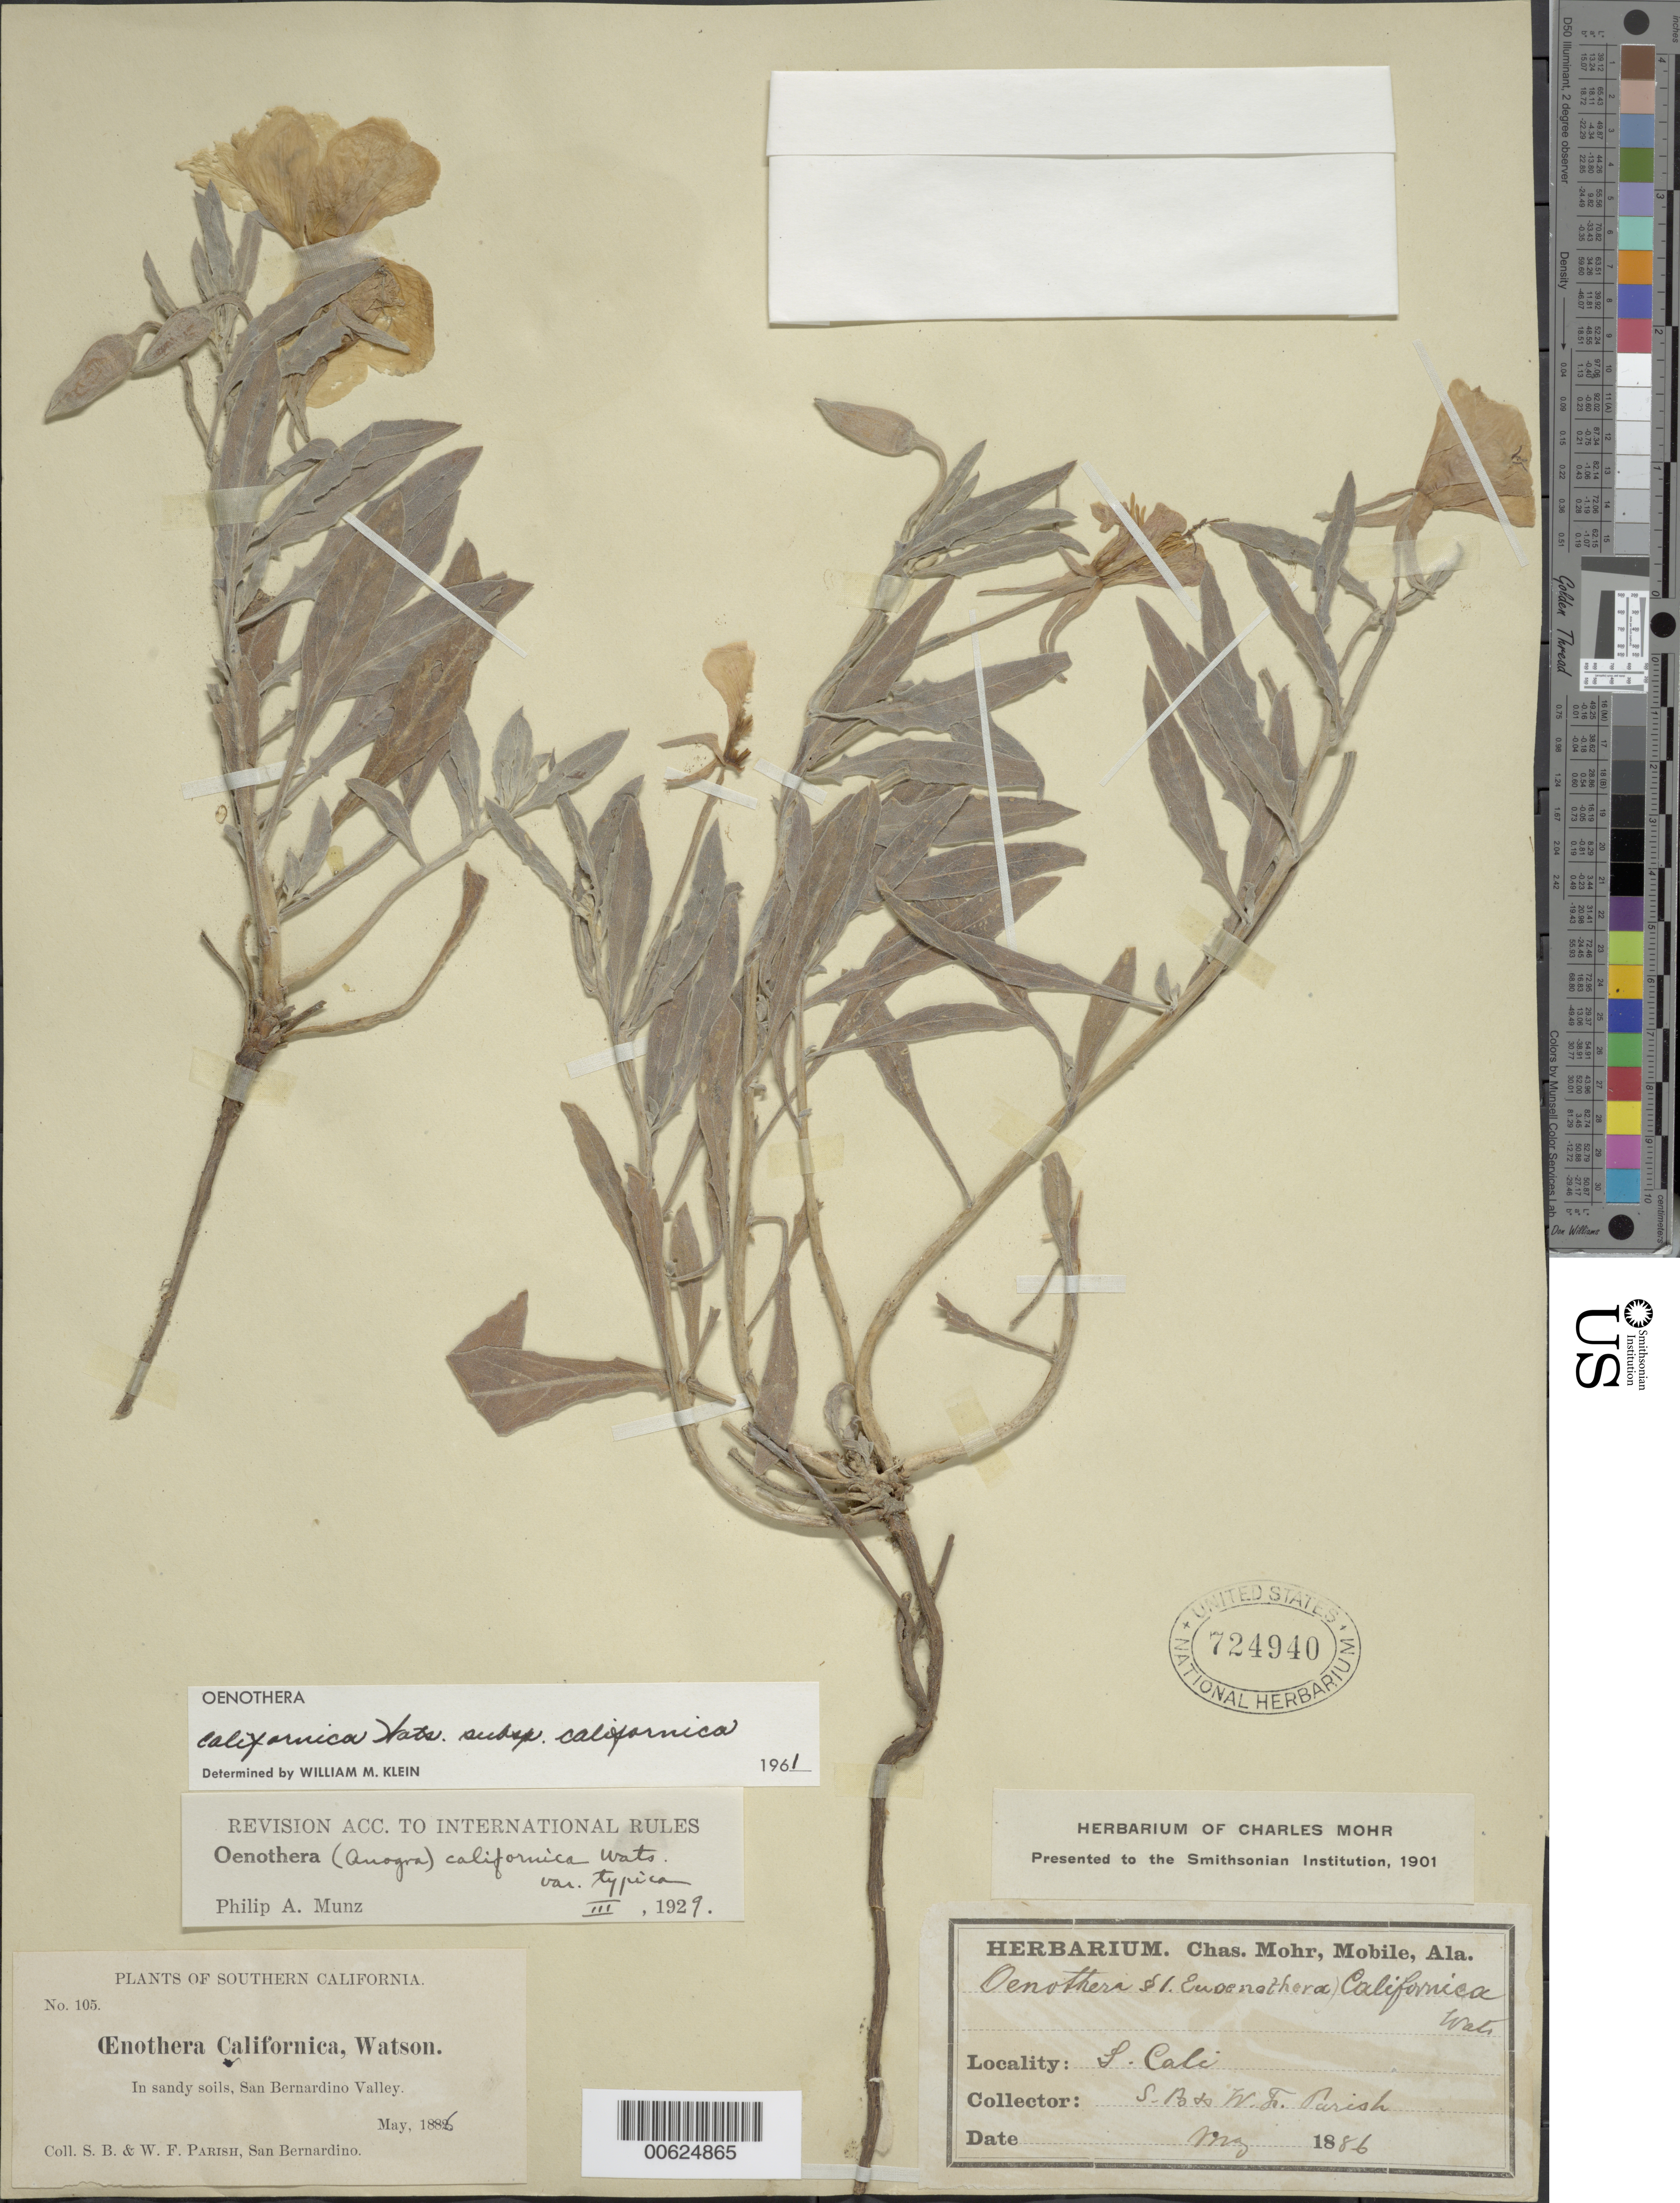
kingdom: Plantae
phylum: Tracheophyta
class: Magnoliopsida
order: Myrtales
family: Onagraceae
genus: Oenothera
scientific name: Oenothera avita subsp. californica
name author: (S. Watson) W.L. Wagner & Gandhi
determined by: Wagner, W. L., (BOT), Smithsonian Institution - National Museum of Natural History (UNITED STATES)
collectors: S. B. Parish & W. F. Parish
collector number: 105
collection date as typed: May 1886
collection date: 1886-05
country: United States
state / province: California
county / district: San Bernardino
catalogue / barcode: US 724940